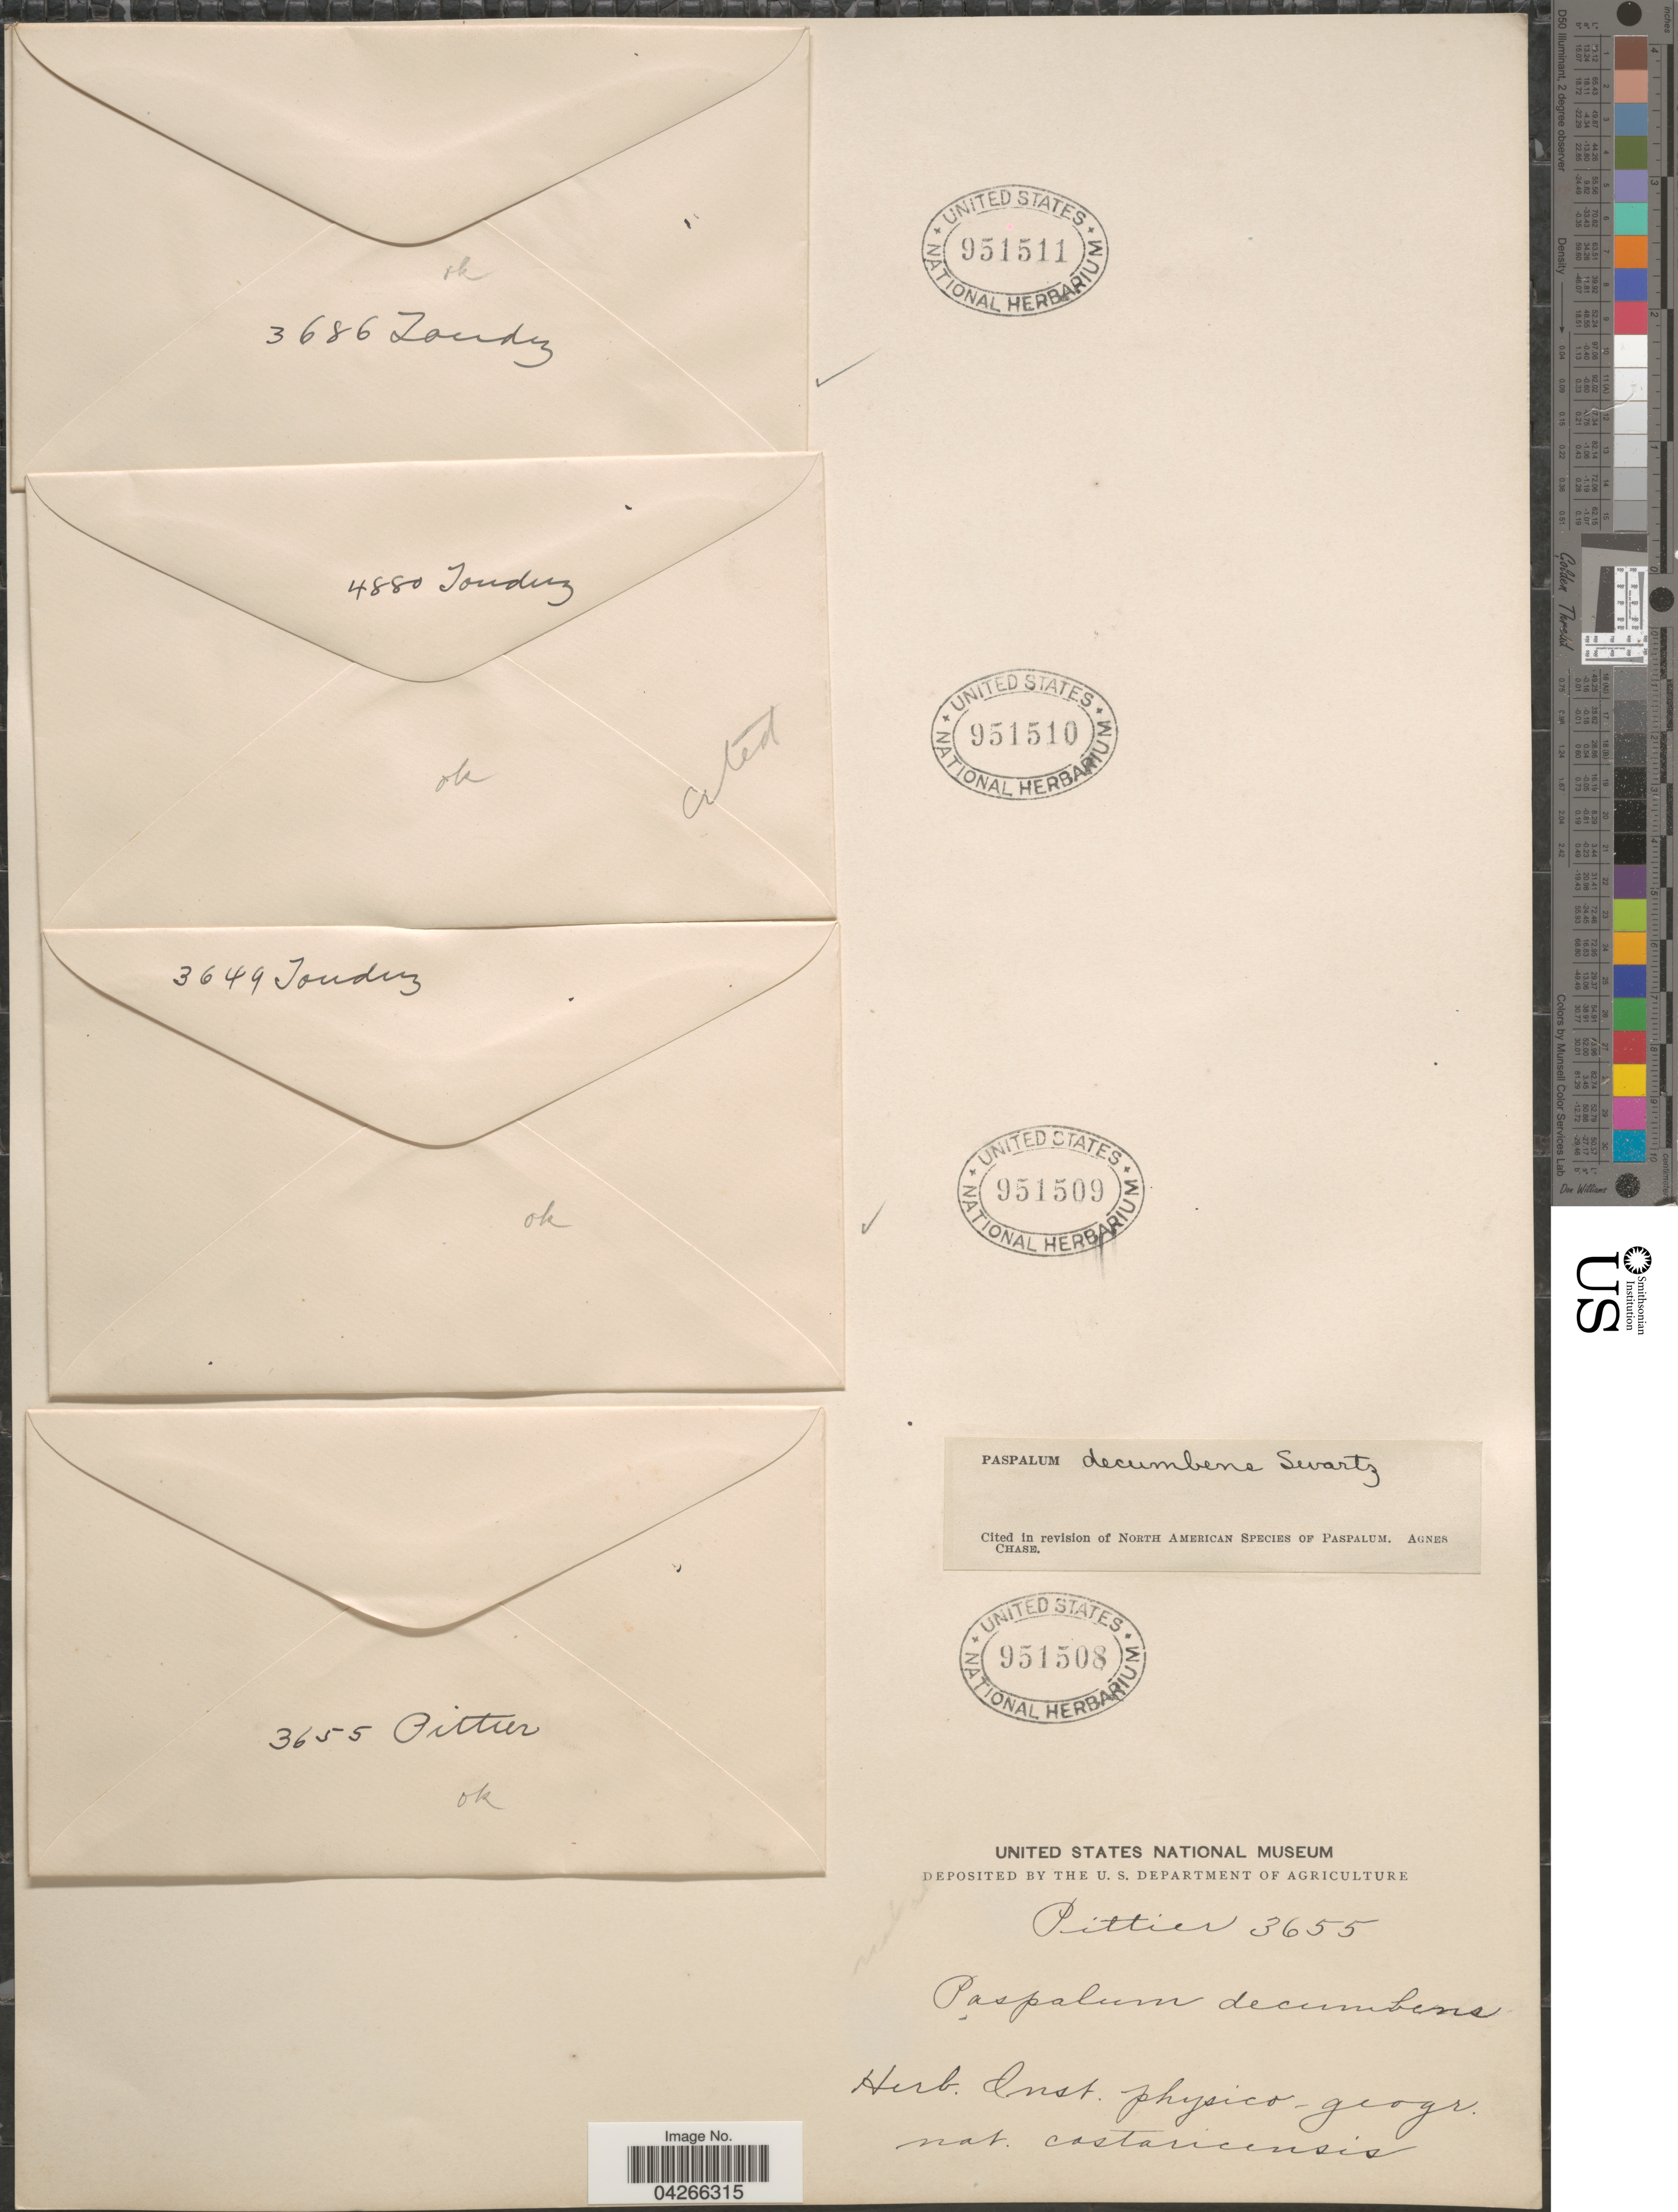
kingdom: Plantae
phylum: Tracheophyta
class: Liliopsida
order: Poales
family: Poaceae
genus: Paspalum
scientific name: Paspalum decumbens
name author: Sw.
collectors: Tonduz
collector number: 3686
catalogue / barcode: US 951511